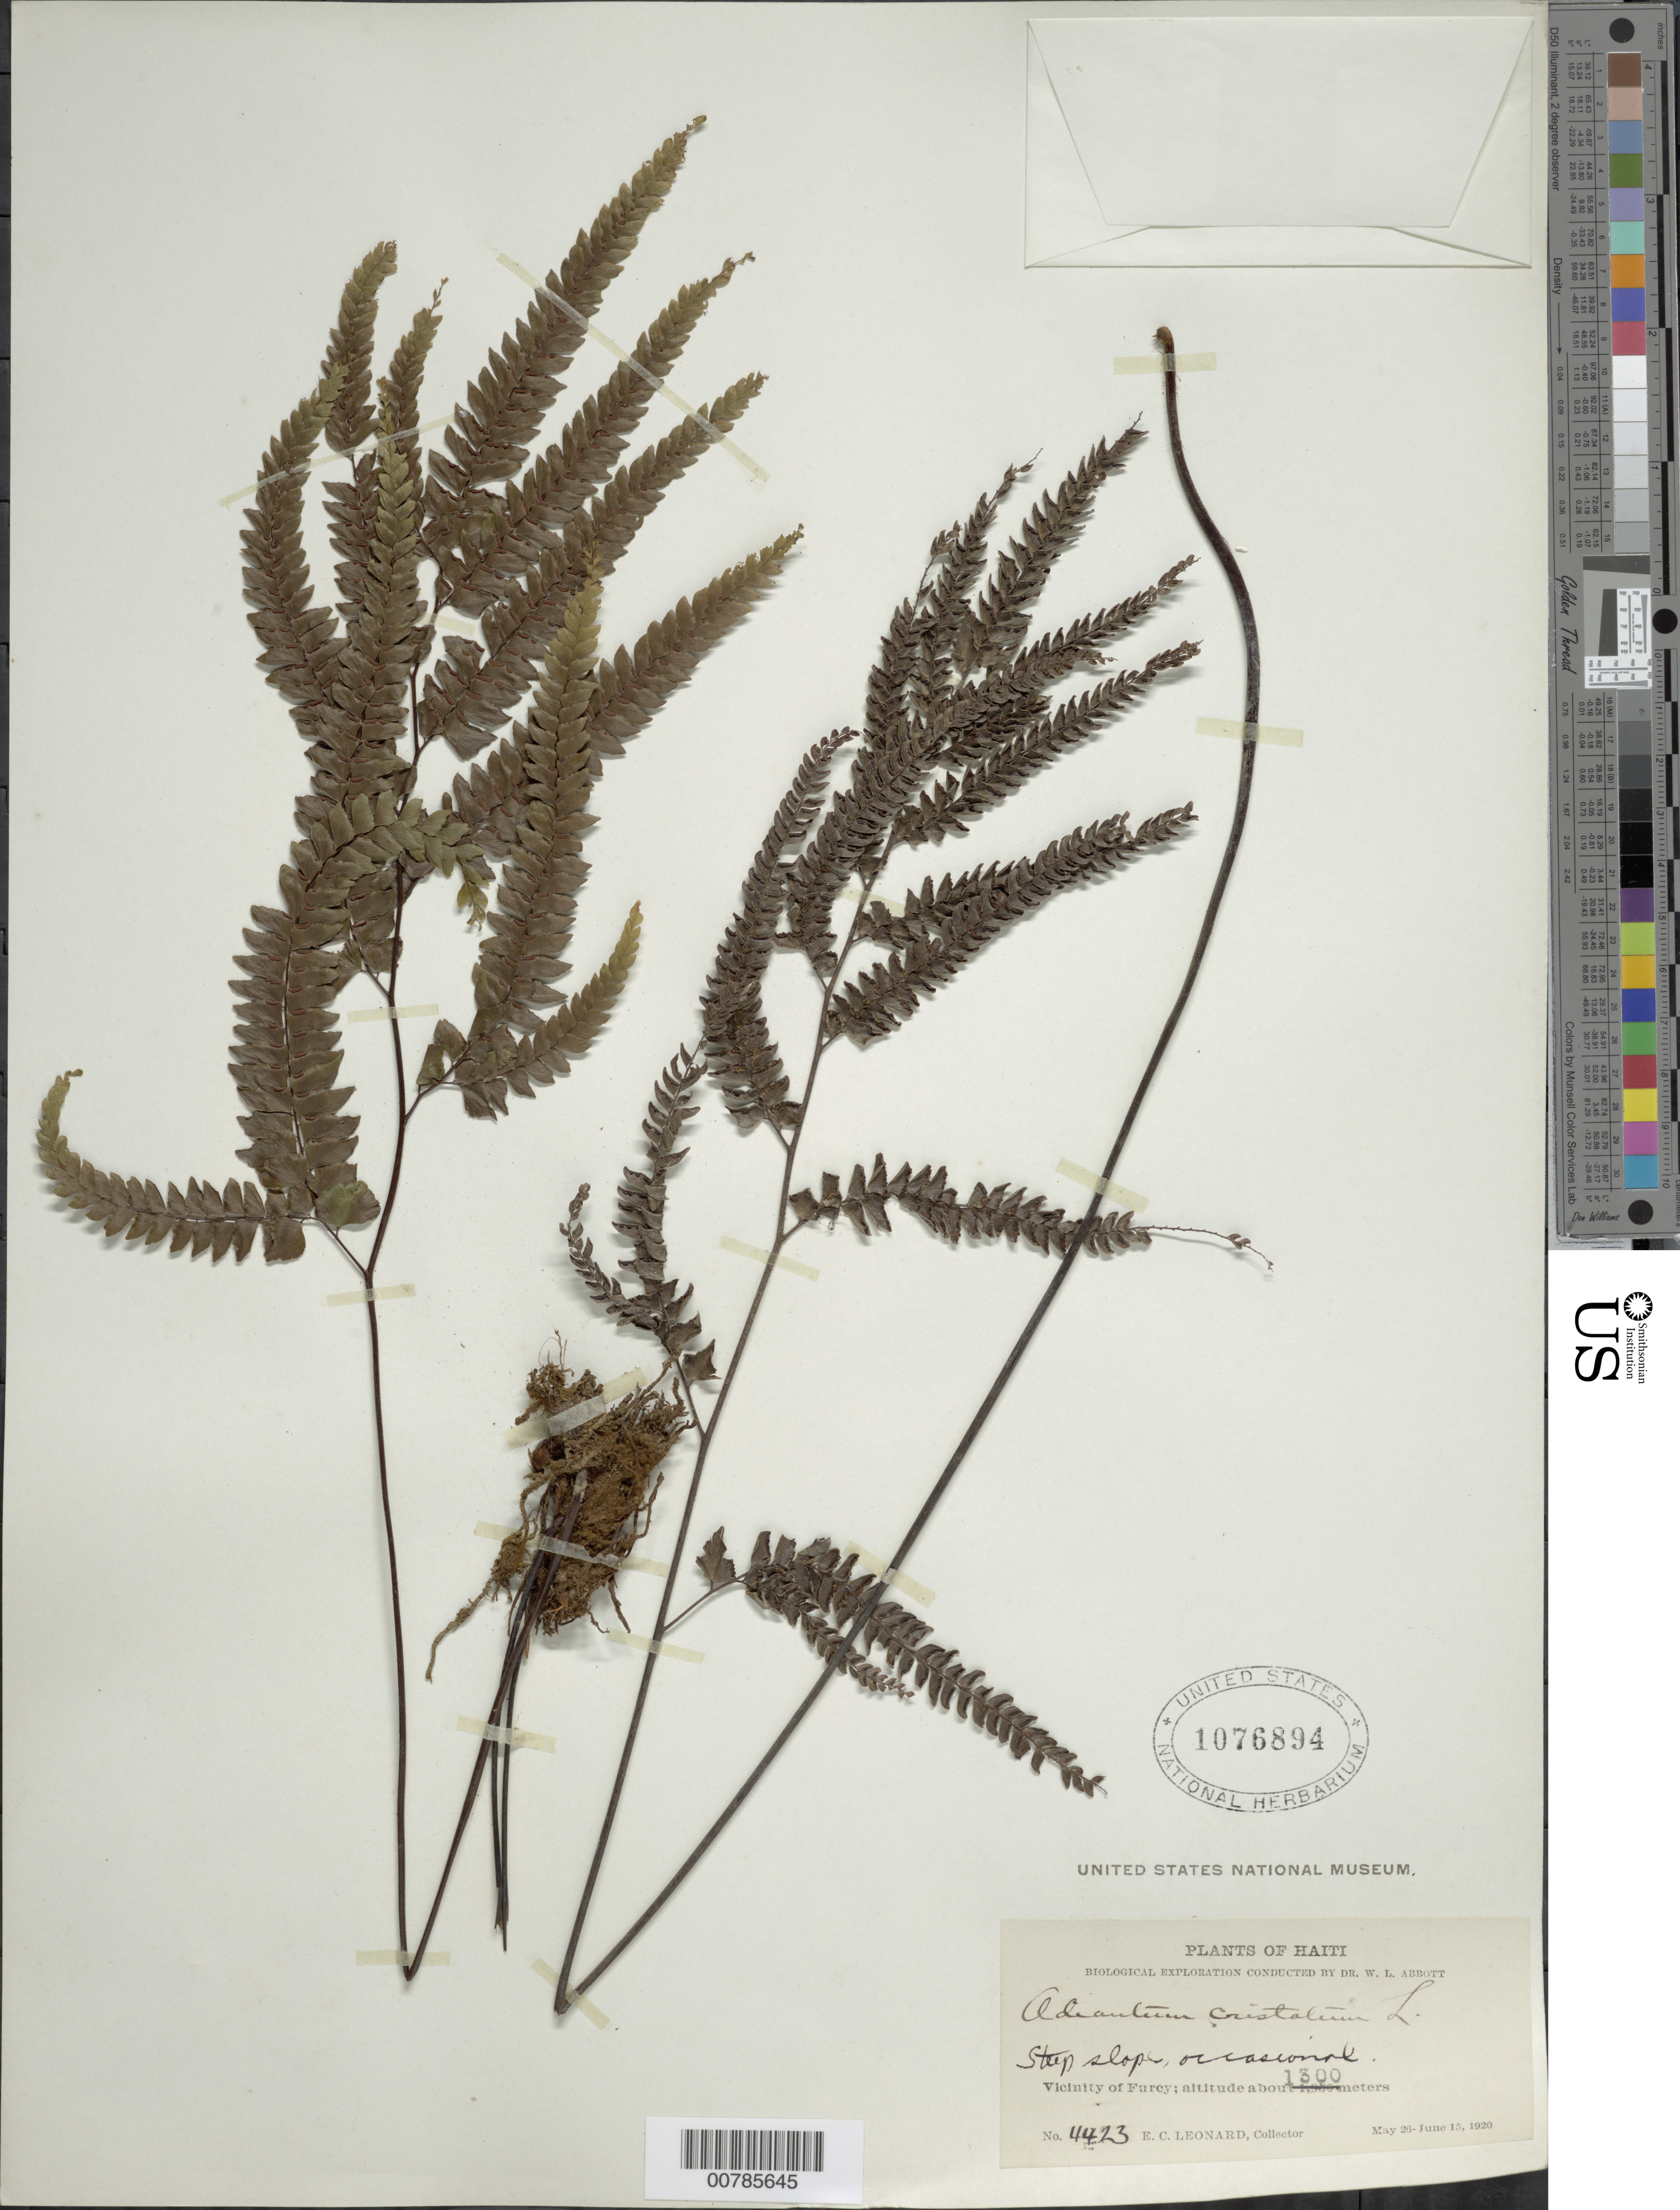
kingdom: Plantae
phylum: Tracheophyta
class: Polypodiopsida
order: Polypodiales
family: Pteridaceae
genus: Adiantum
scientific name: Adiantum pyramidale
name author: (L.) Willd.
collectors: E. C. Leonard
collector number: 4423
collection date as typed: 26 May 1920 15 Jun 1920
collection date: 1920-05-26/1920-06-15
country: Haiti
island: Hispaniola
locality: Furcy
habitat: Steep slope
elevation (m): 1300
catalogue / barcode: US 1076894